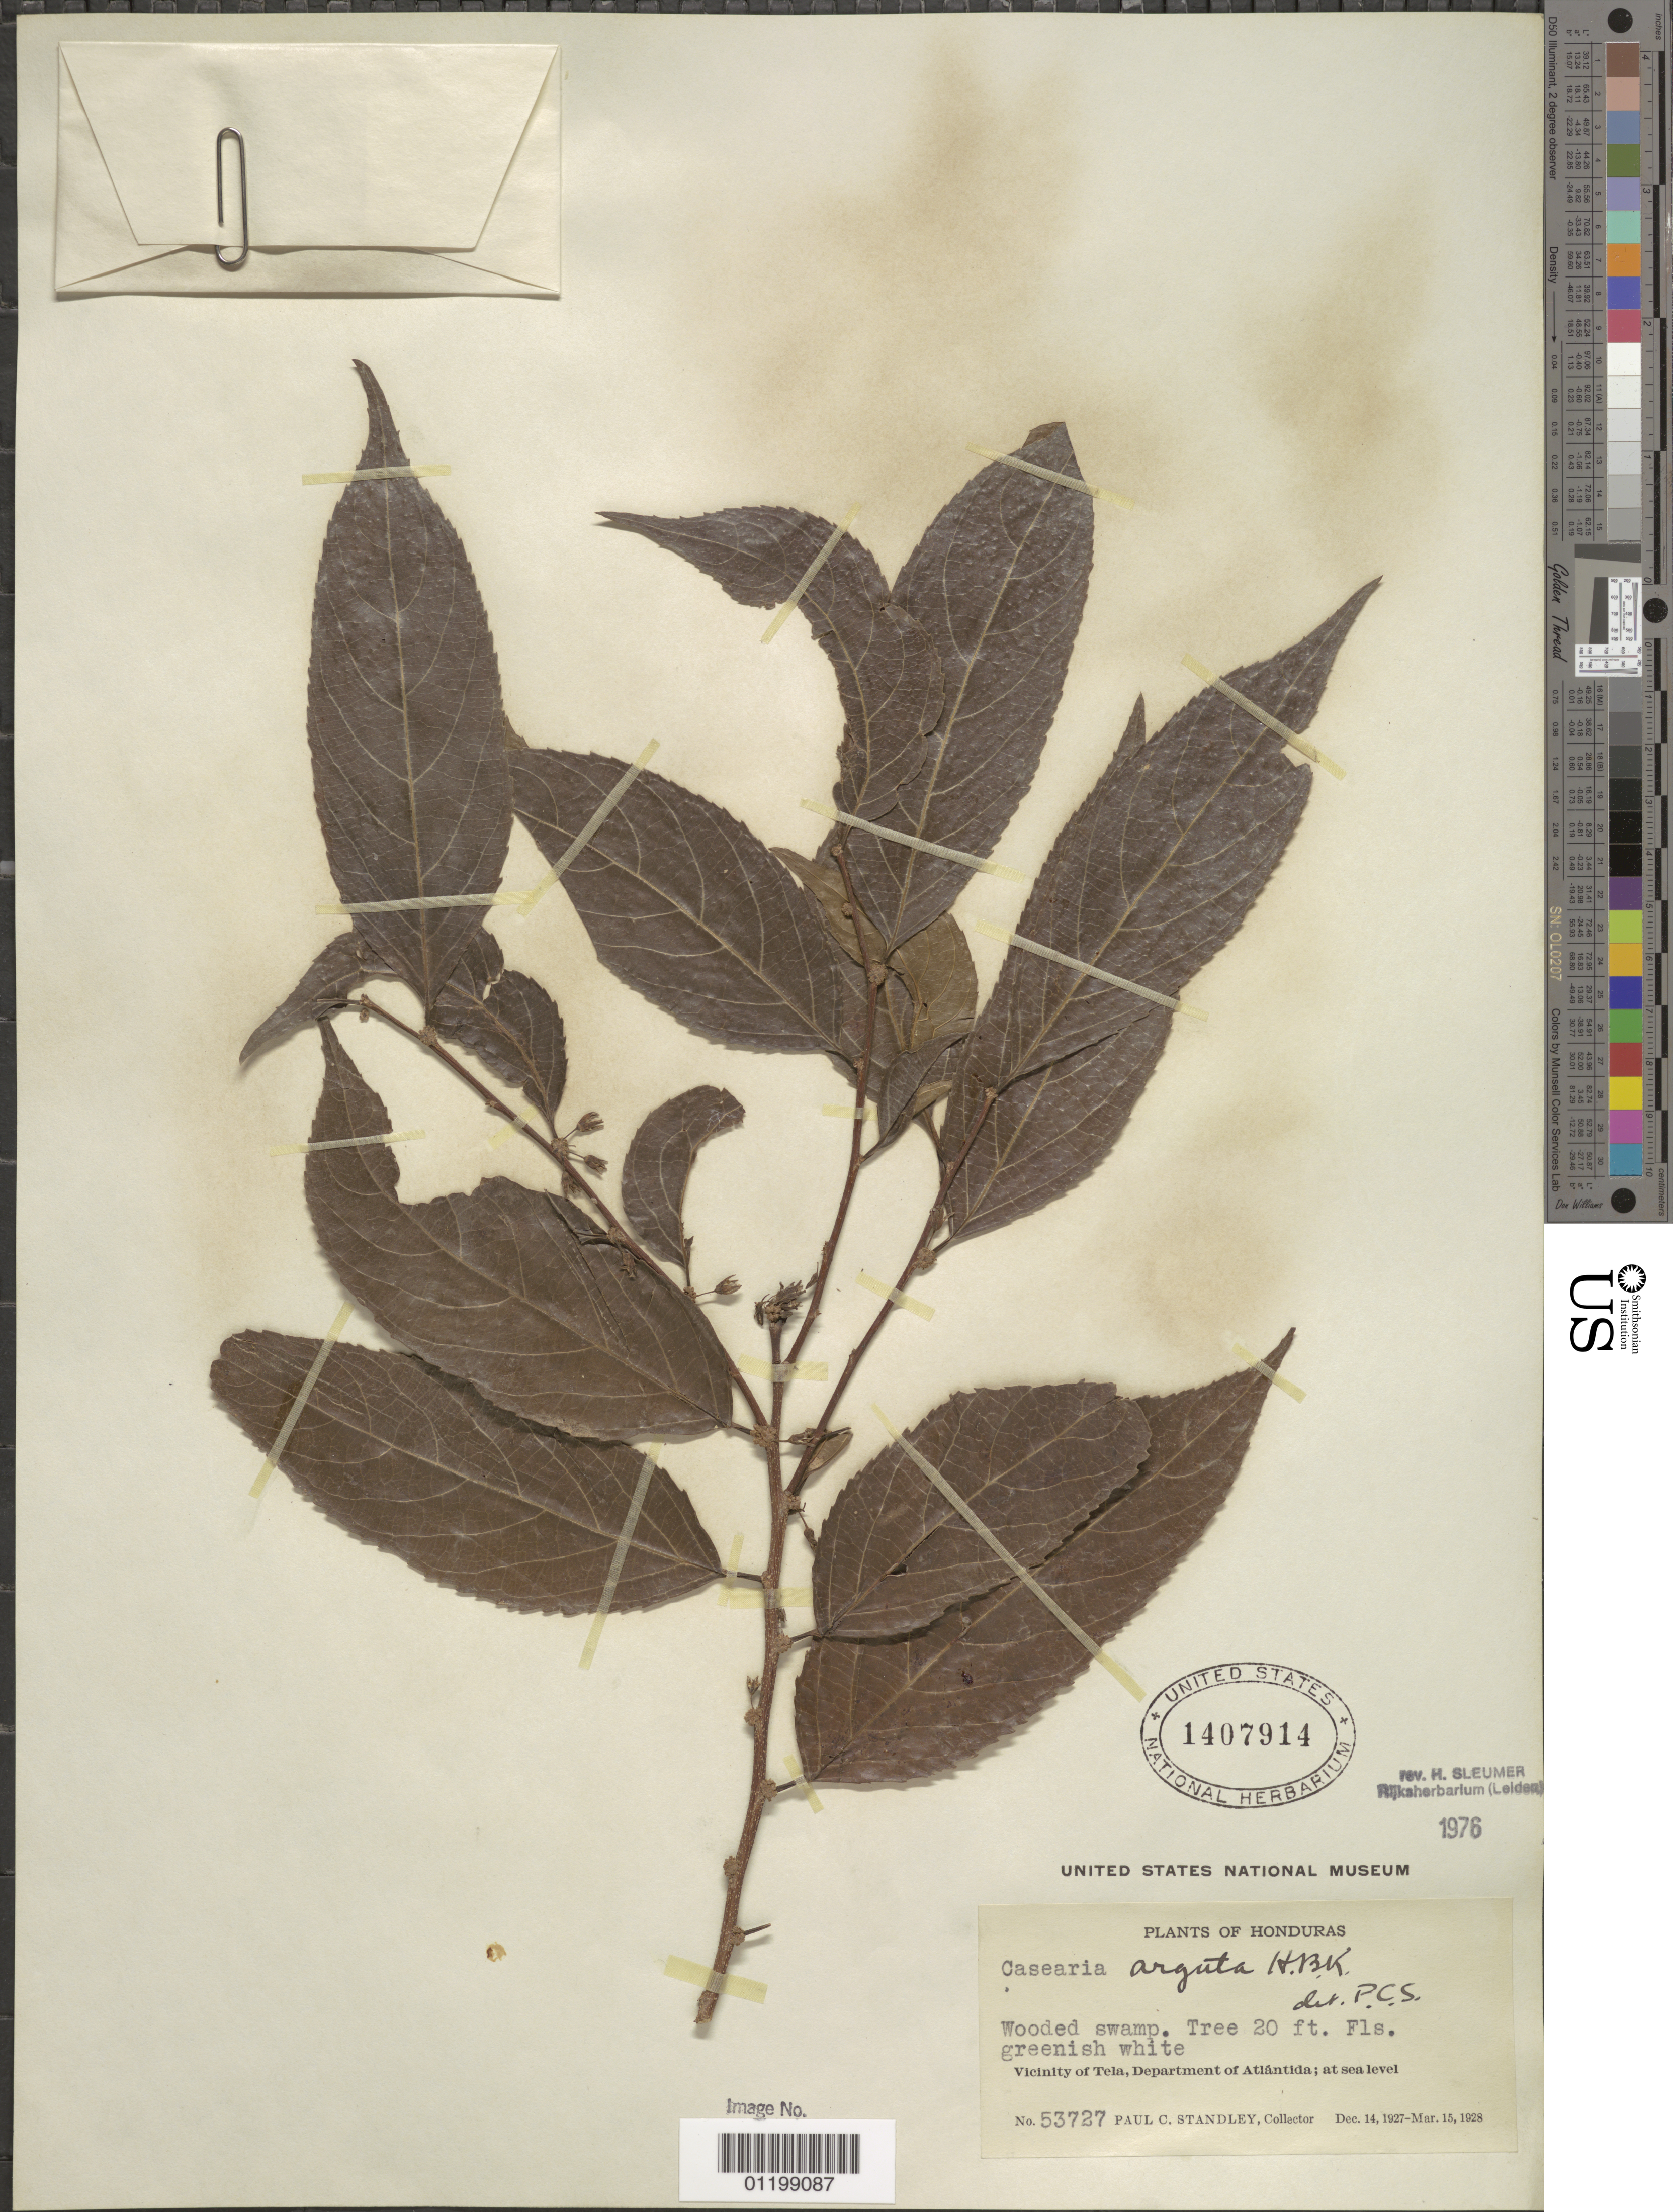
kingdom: Plantae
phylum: Tracheophyta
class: Magnoliopsida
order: Malpighiales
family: Salicaceae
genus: Casearia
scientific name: Casearia arguta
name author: Kunth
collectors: P. C. Standley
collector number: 53727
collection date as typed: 14 Dec 1927 to 15 Mar 1928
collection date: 1927-12-14/1928-03-15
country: Honduras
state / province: Atlántida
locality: Vicinity of Tela, at sea level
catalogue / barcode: US 1407914